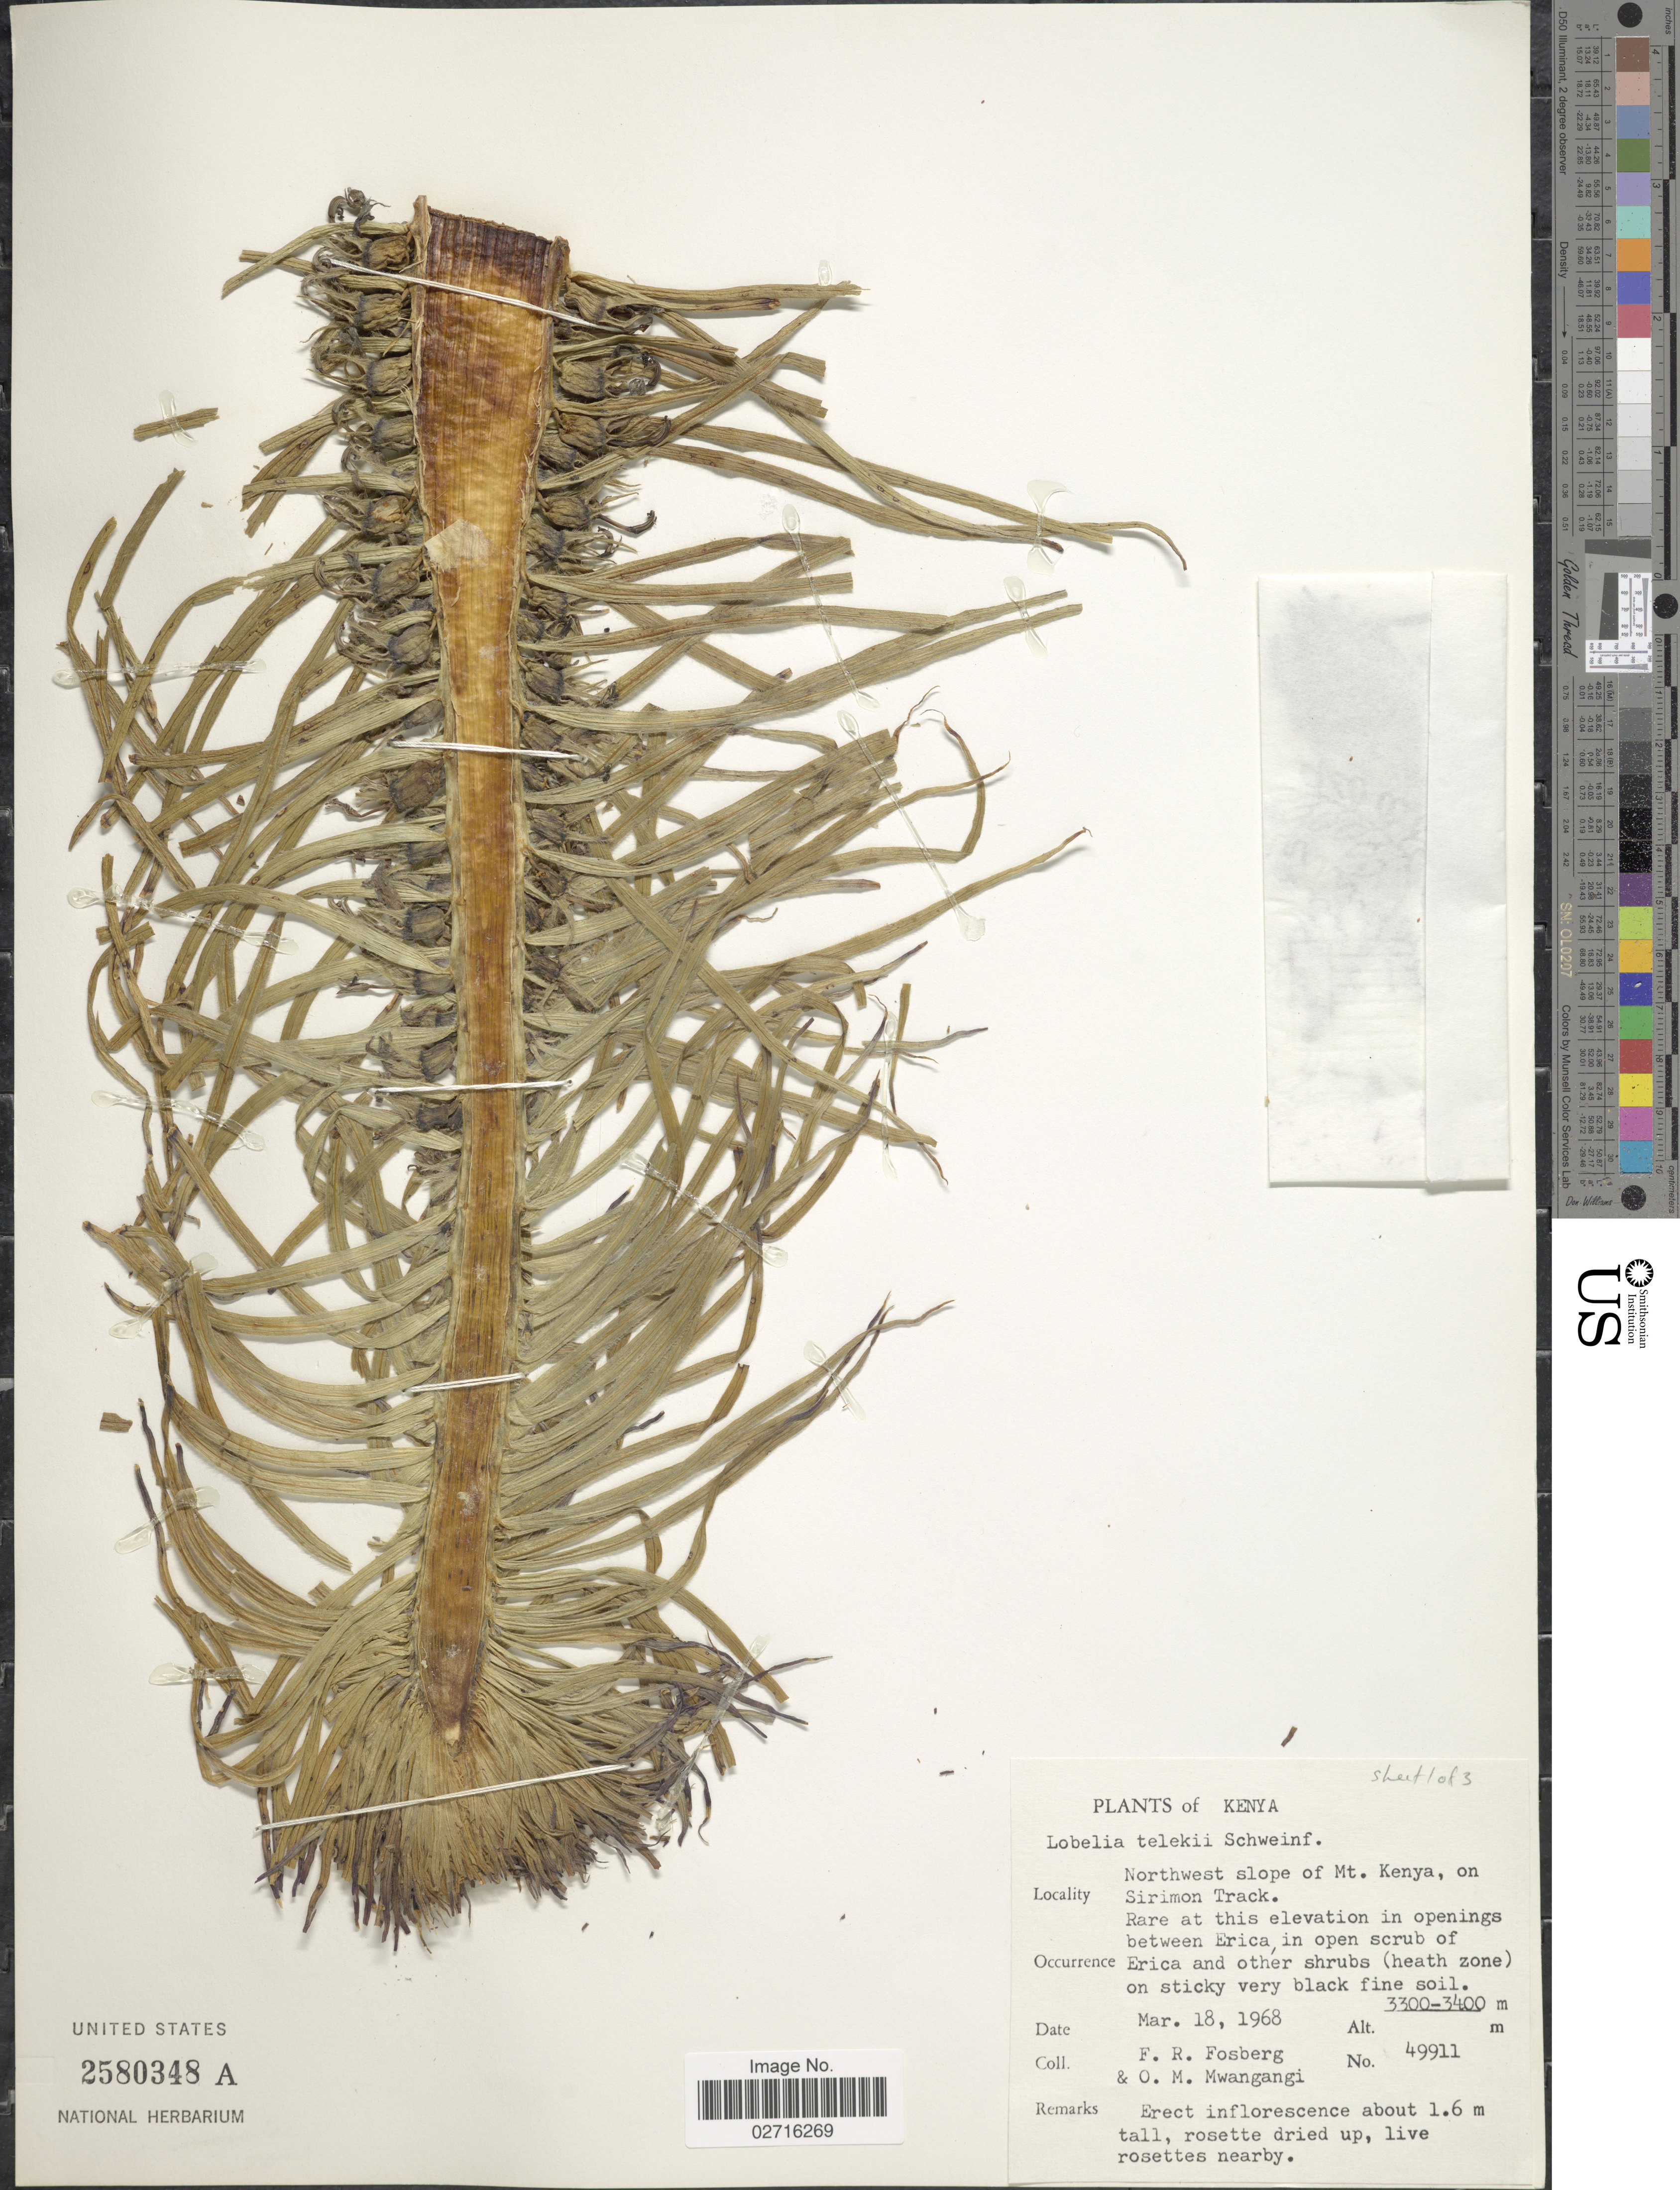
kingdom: Plantae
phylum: Tracheophyta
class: Magnoliopsida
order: Asterales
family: Campanulaceae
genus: Lobelia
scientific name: Lobelia telekii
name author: Schweinf.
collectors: F. R. Fosberg & O. M. Mwangangi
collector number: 49911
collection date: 1968-03-18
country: Kenya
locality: Northwest slope of Mt. Kenya, on Sirimon Track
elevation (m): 3300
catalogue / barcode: US 2580348A